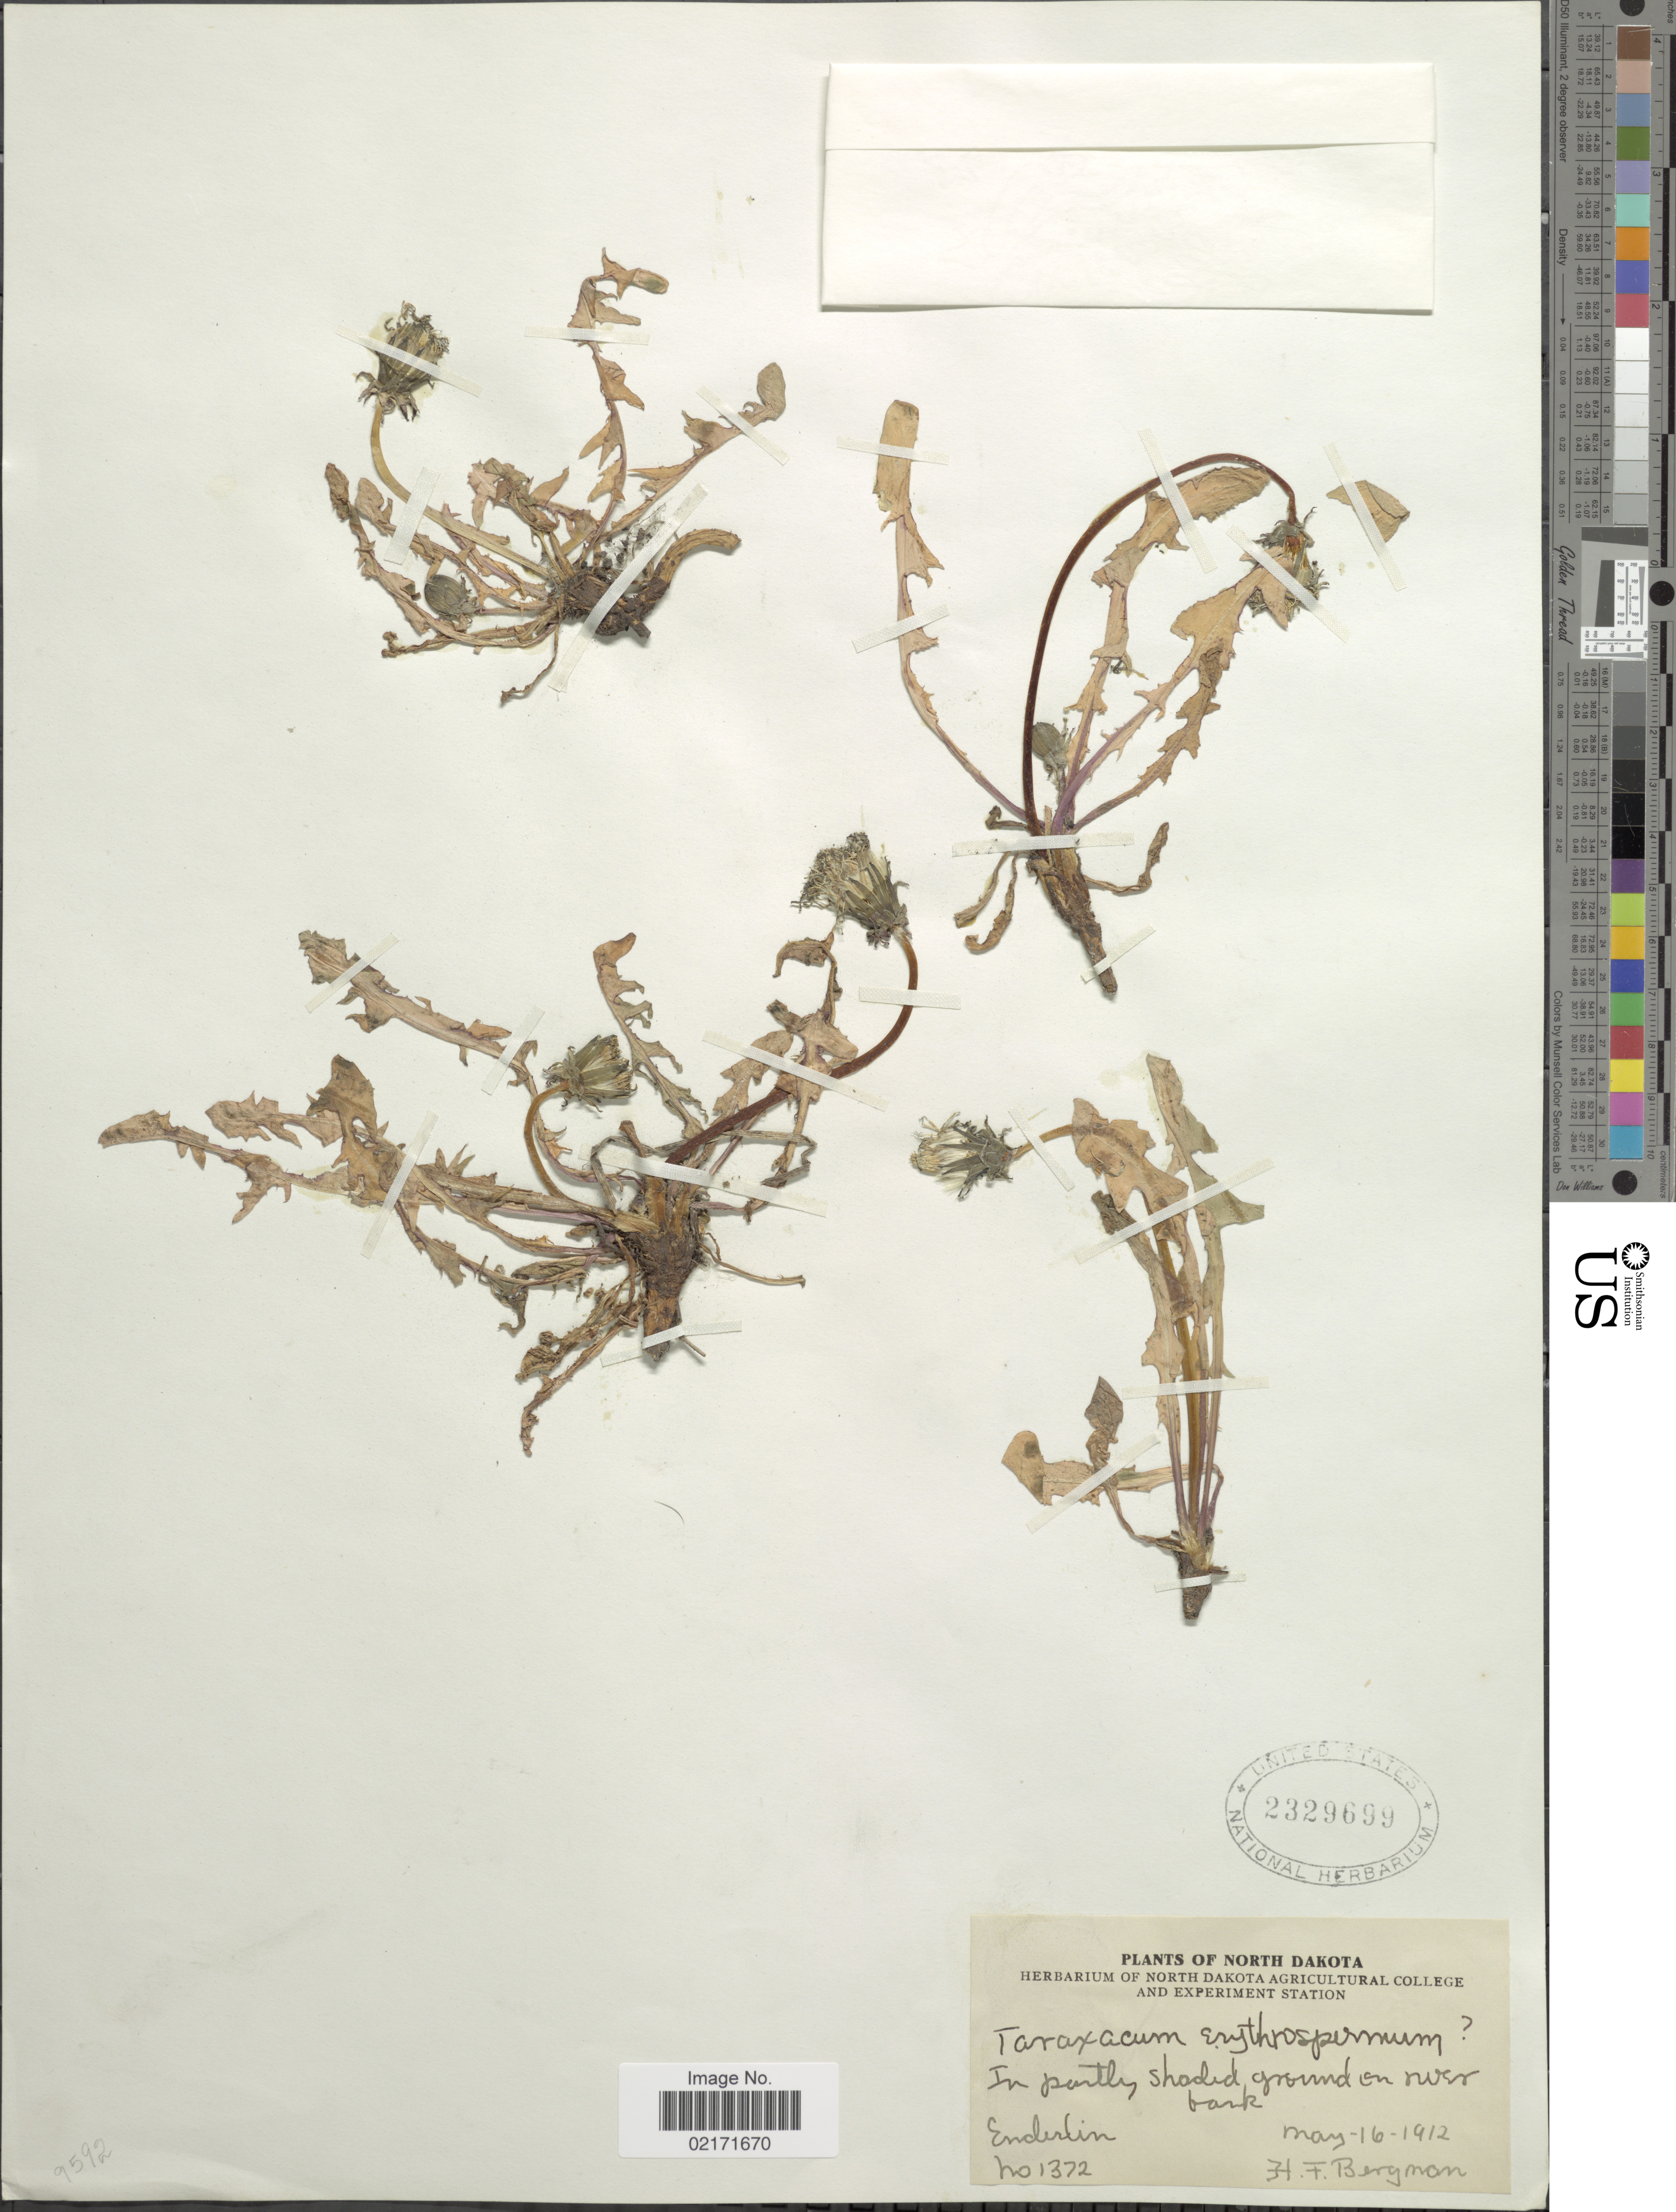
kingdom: Plantae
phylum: Tracheophyta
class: Magnoliopsida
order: Asterales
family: Asteraceae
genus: Taraxacum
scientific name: Taraxacum erythrospermum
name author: Andrz. ex Besser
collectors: H. Bergman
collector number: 1372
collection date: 1912-05-16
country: United States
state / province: North Dakota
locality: In partly shaded ground on river bank. Enderlin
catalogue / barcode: US 2329699